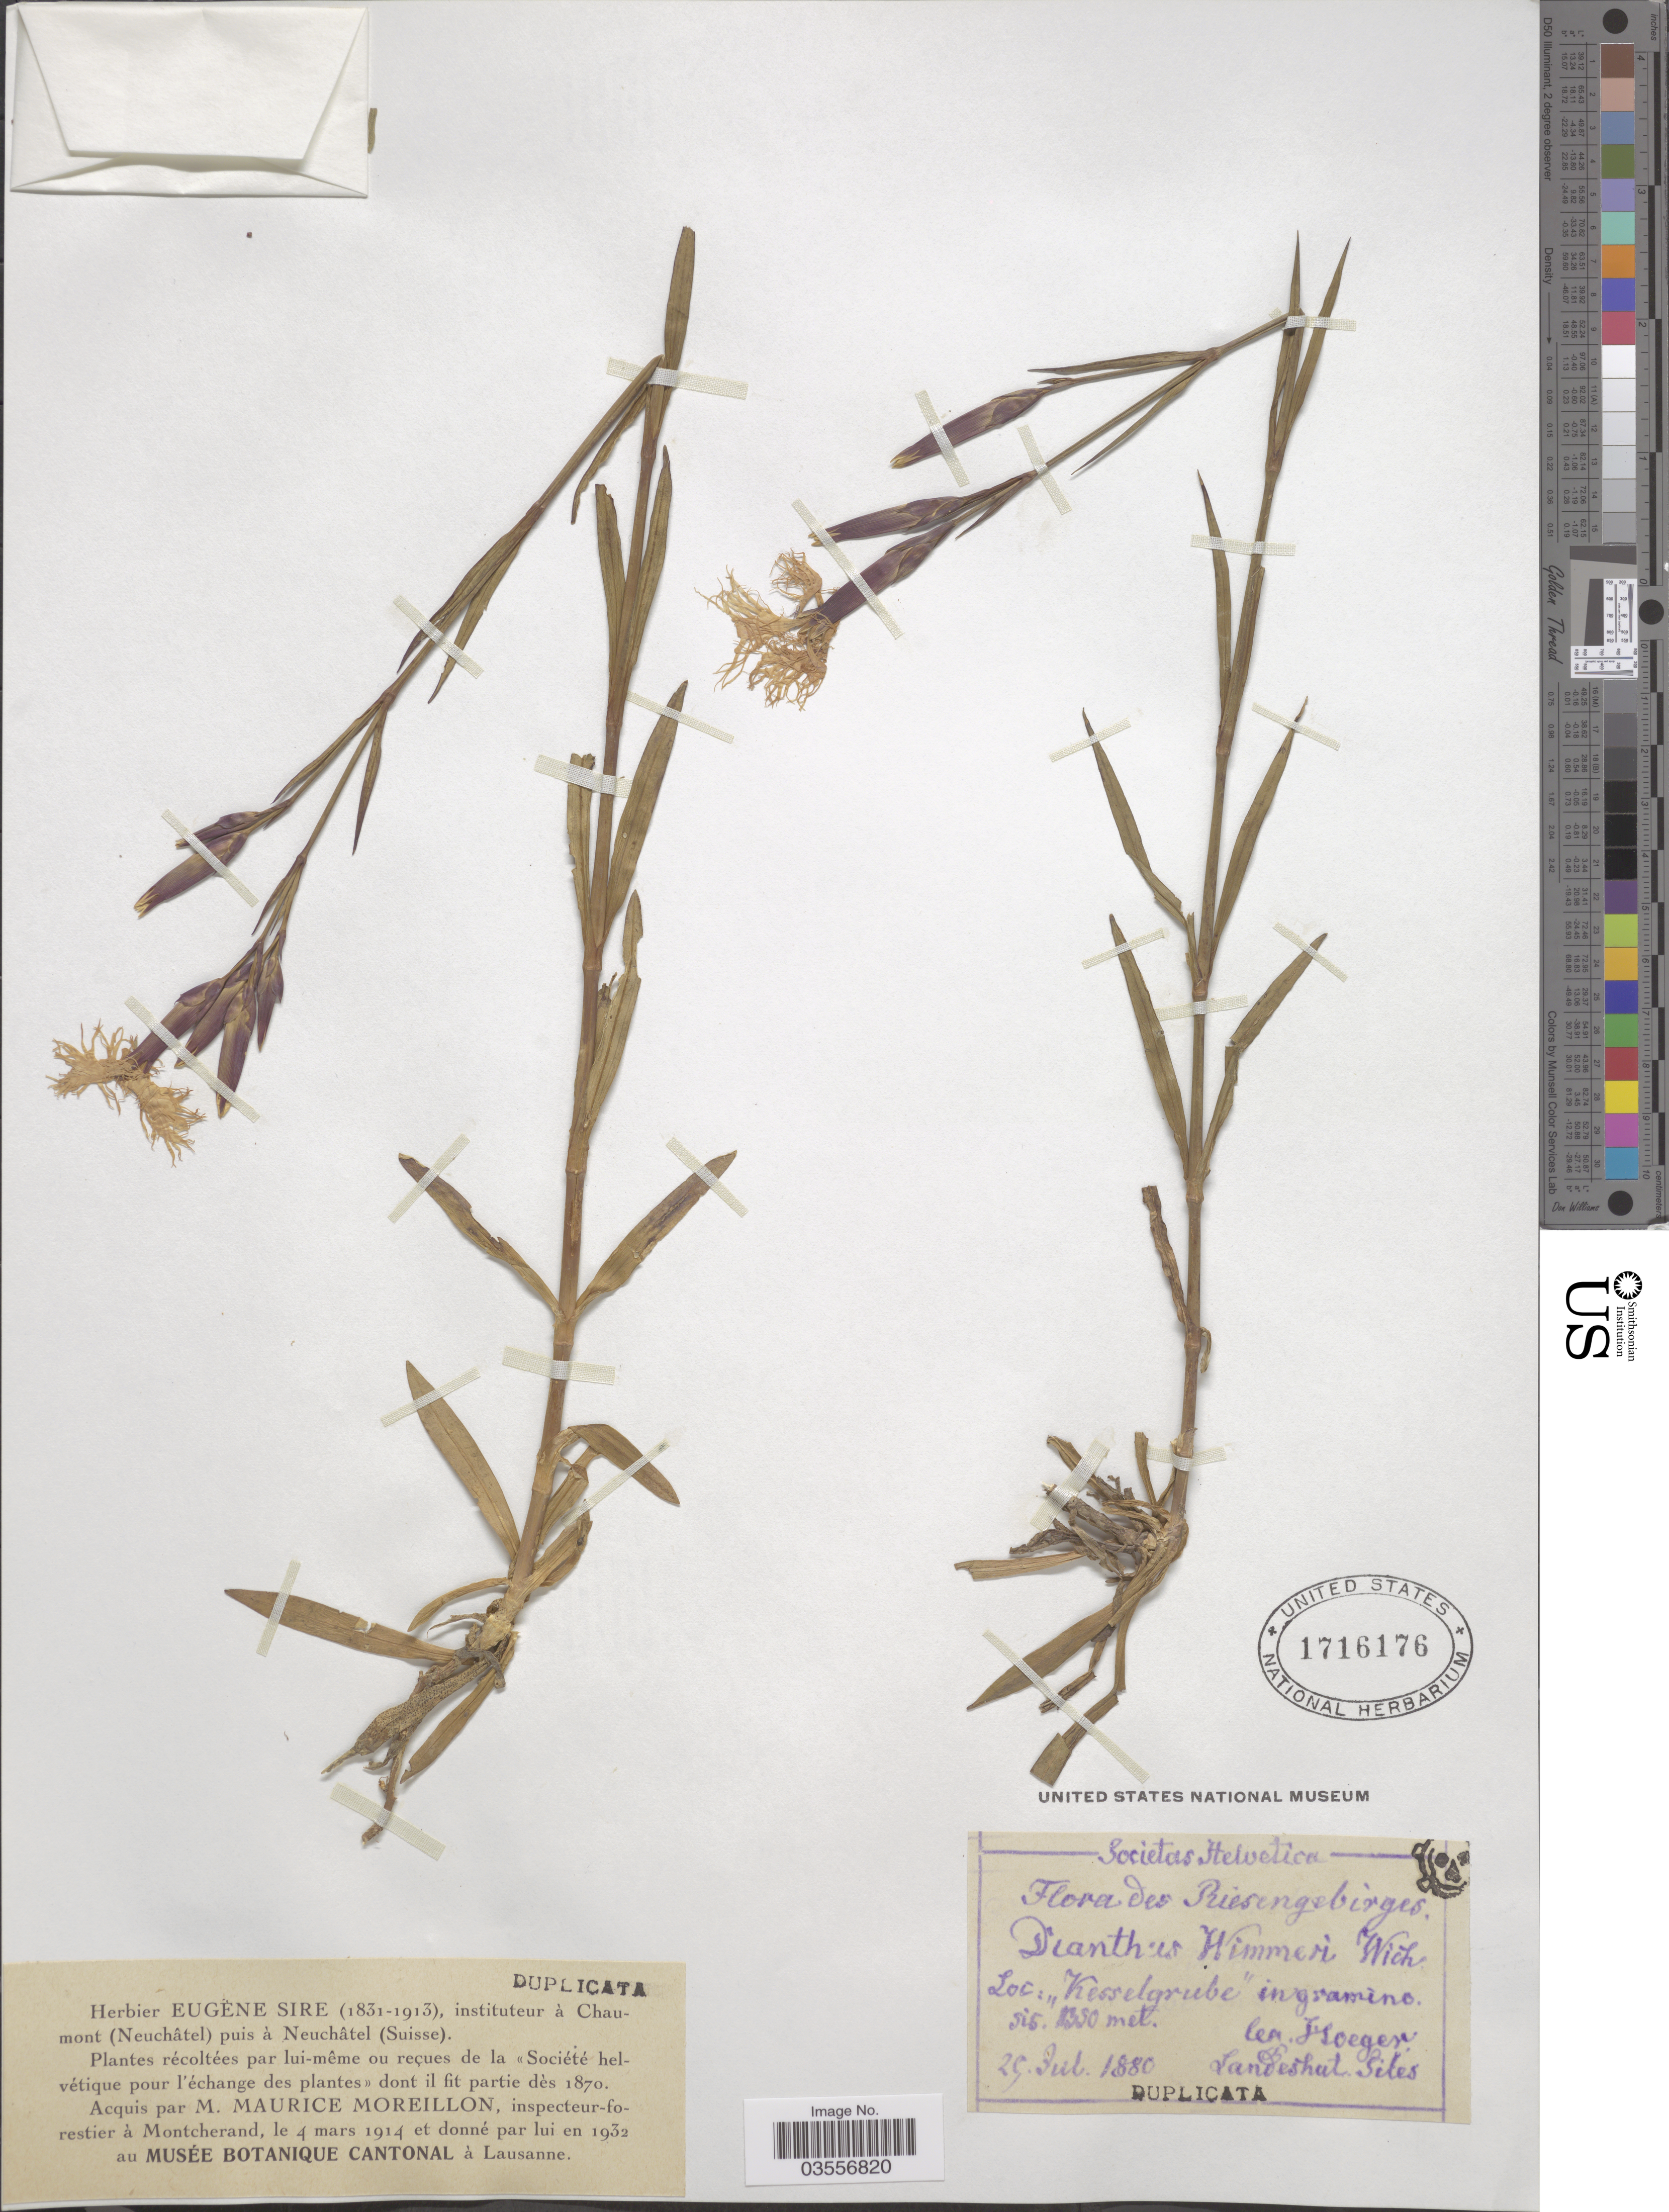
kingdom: Plantae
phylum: Tracheophyta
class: Magnoliopsida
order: Caryophyllales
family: Caryophyllaceae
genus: Dianthus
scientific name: Dianthus wimmeri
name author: Wich.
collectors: Kroeger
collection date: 1880-07-25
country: Poland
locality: Riesengebirges. "Kesselgrube" in graminosis. Landeshut Silés.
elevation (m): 1350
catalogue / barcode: US 1716176